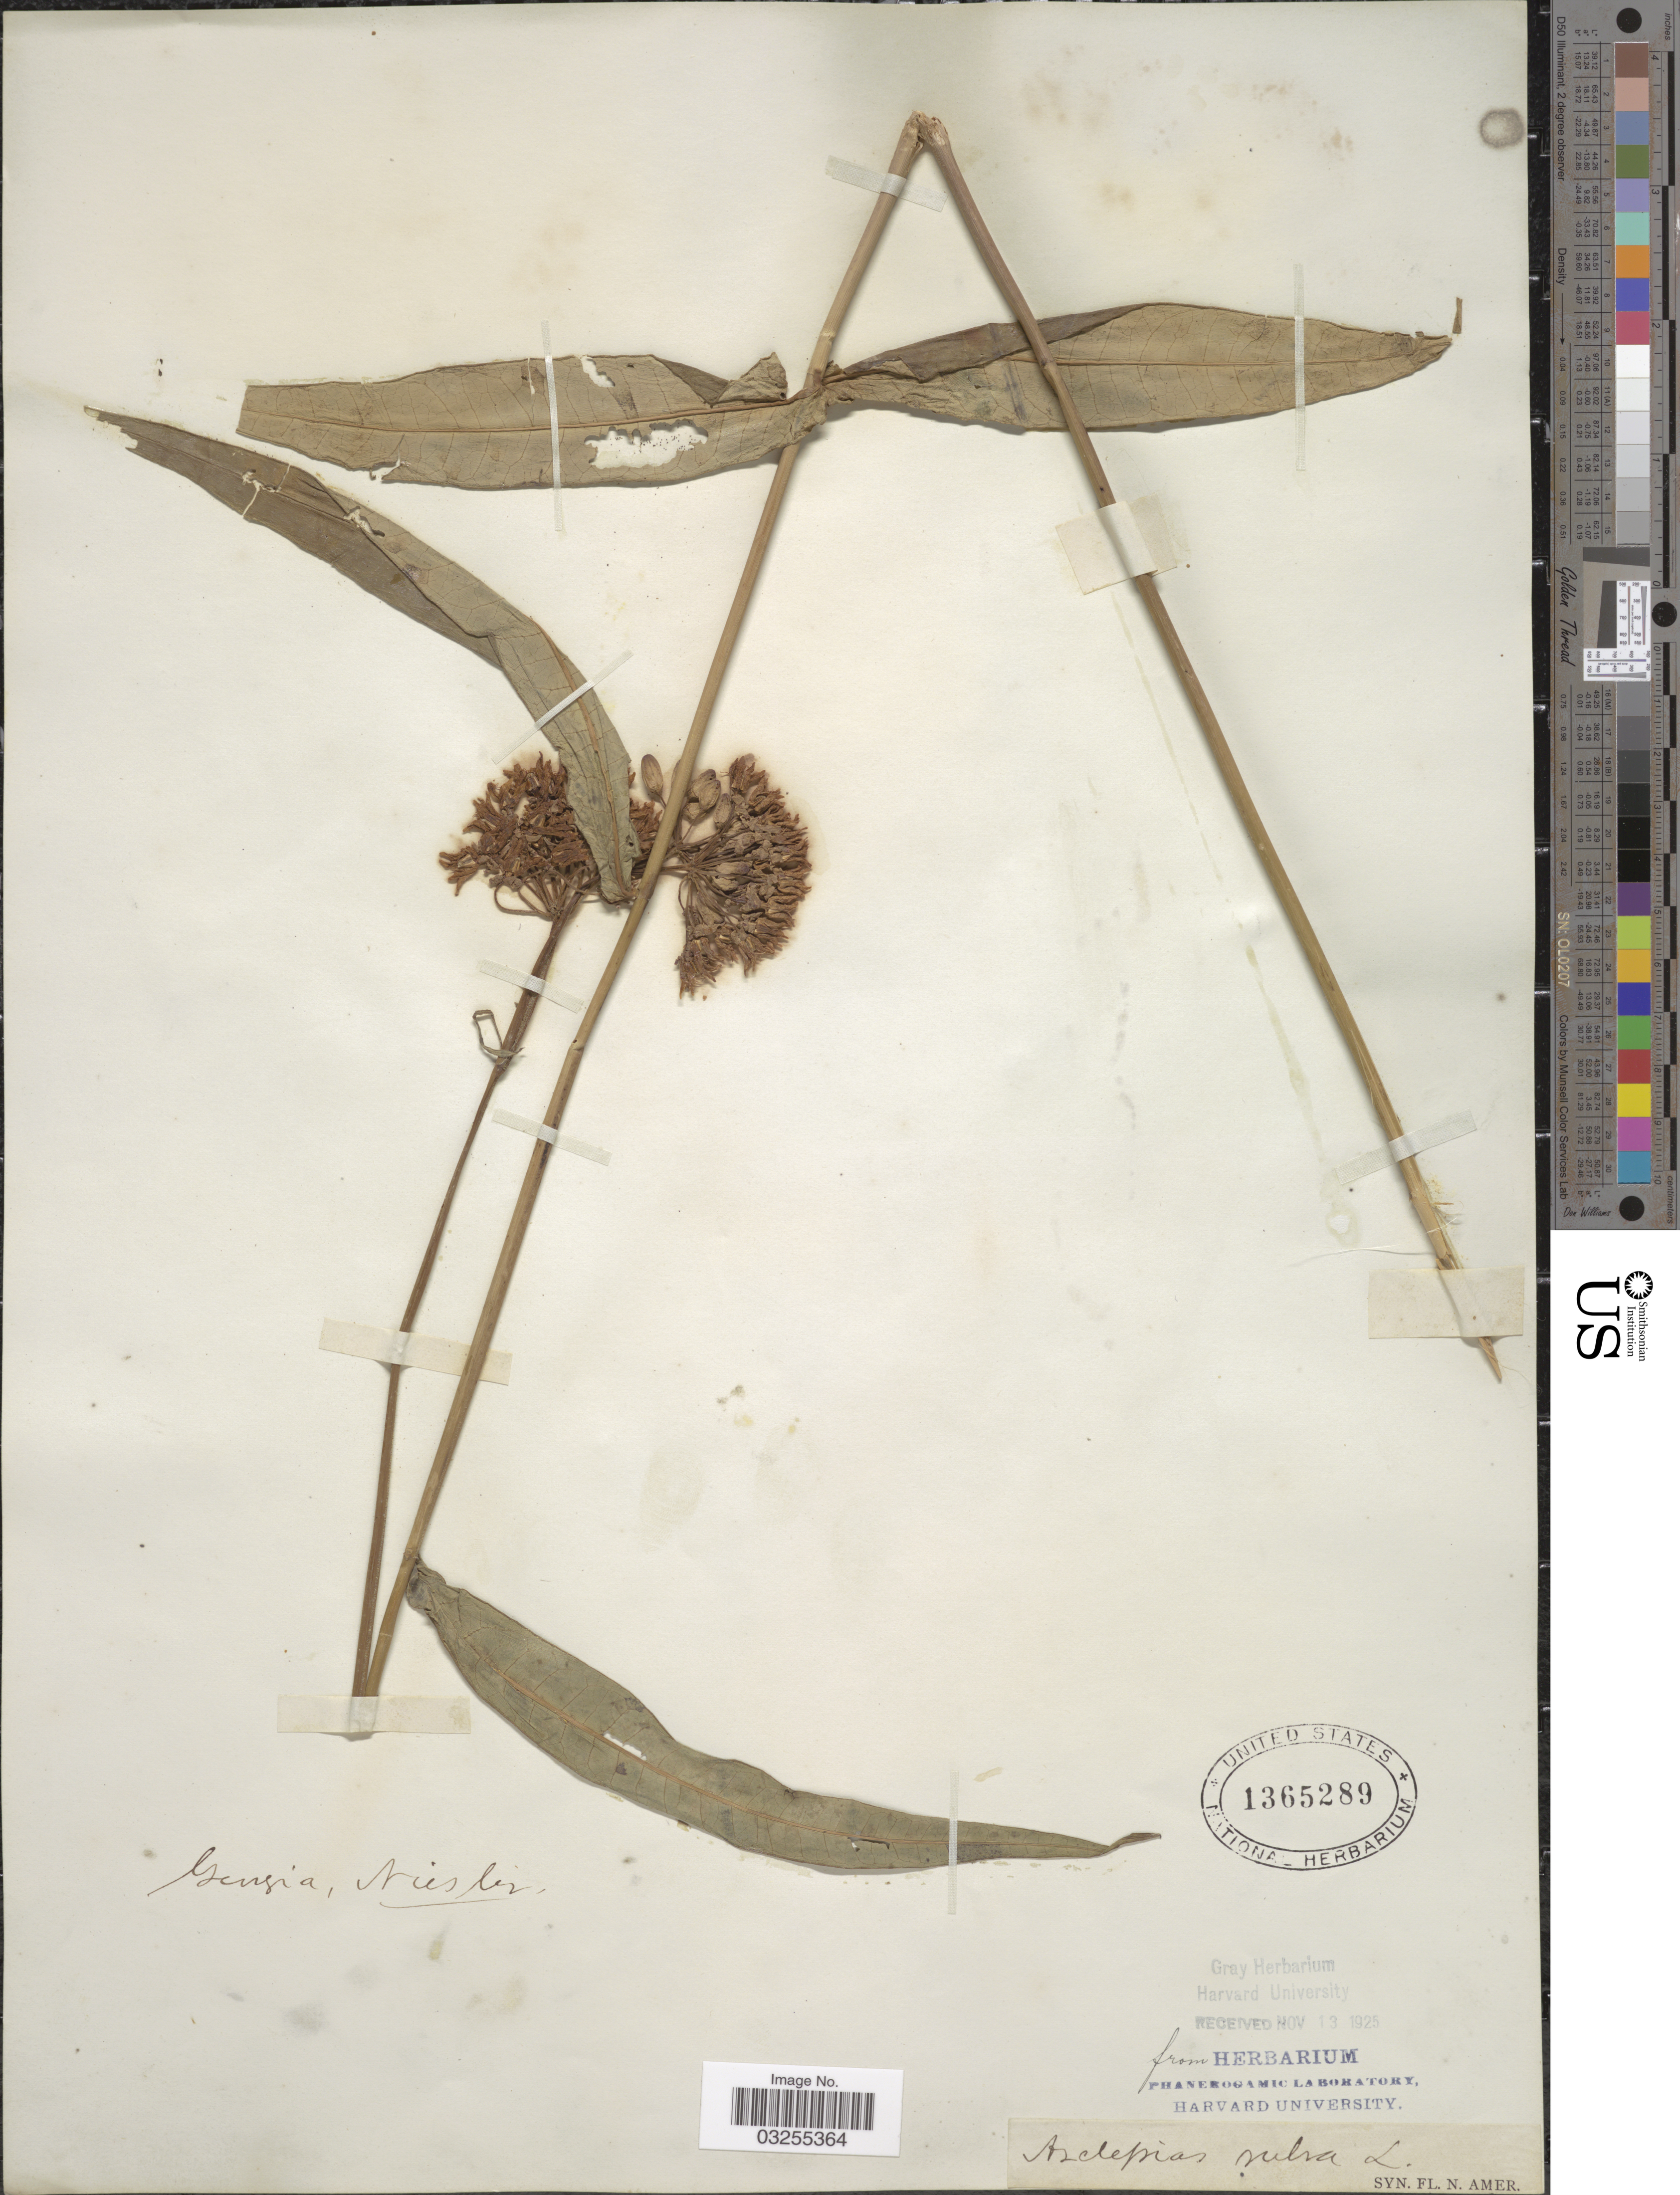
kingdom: Plantae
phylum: Tracheophyta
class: Magnoliopsida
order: Gentianales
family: Apocynaceae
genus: Asclepias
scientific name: Asclepias rubra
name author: L.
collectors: Ex herb. Phanerogamic Laboratory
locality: Syn. fl. N. Amer.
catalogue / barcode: US 1365289